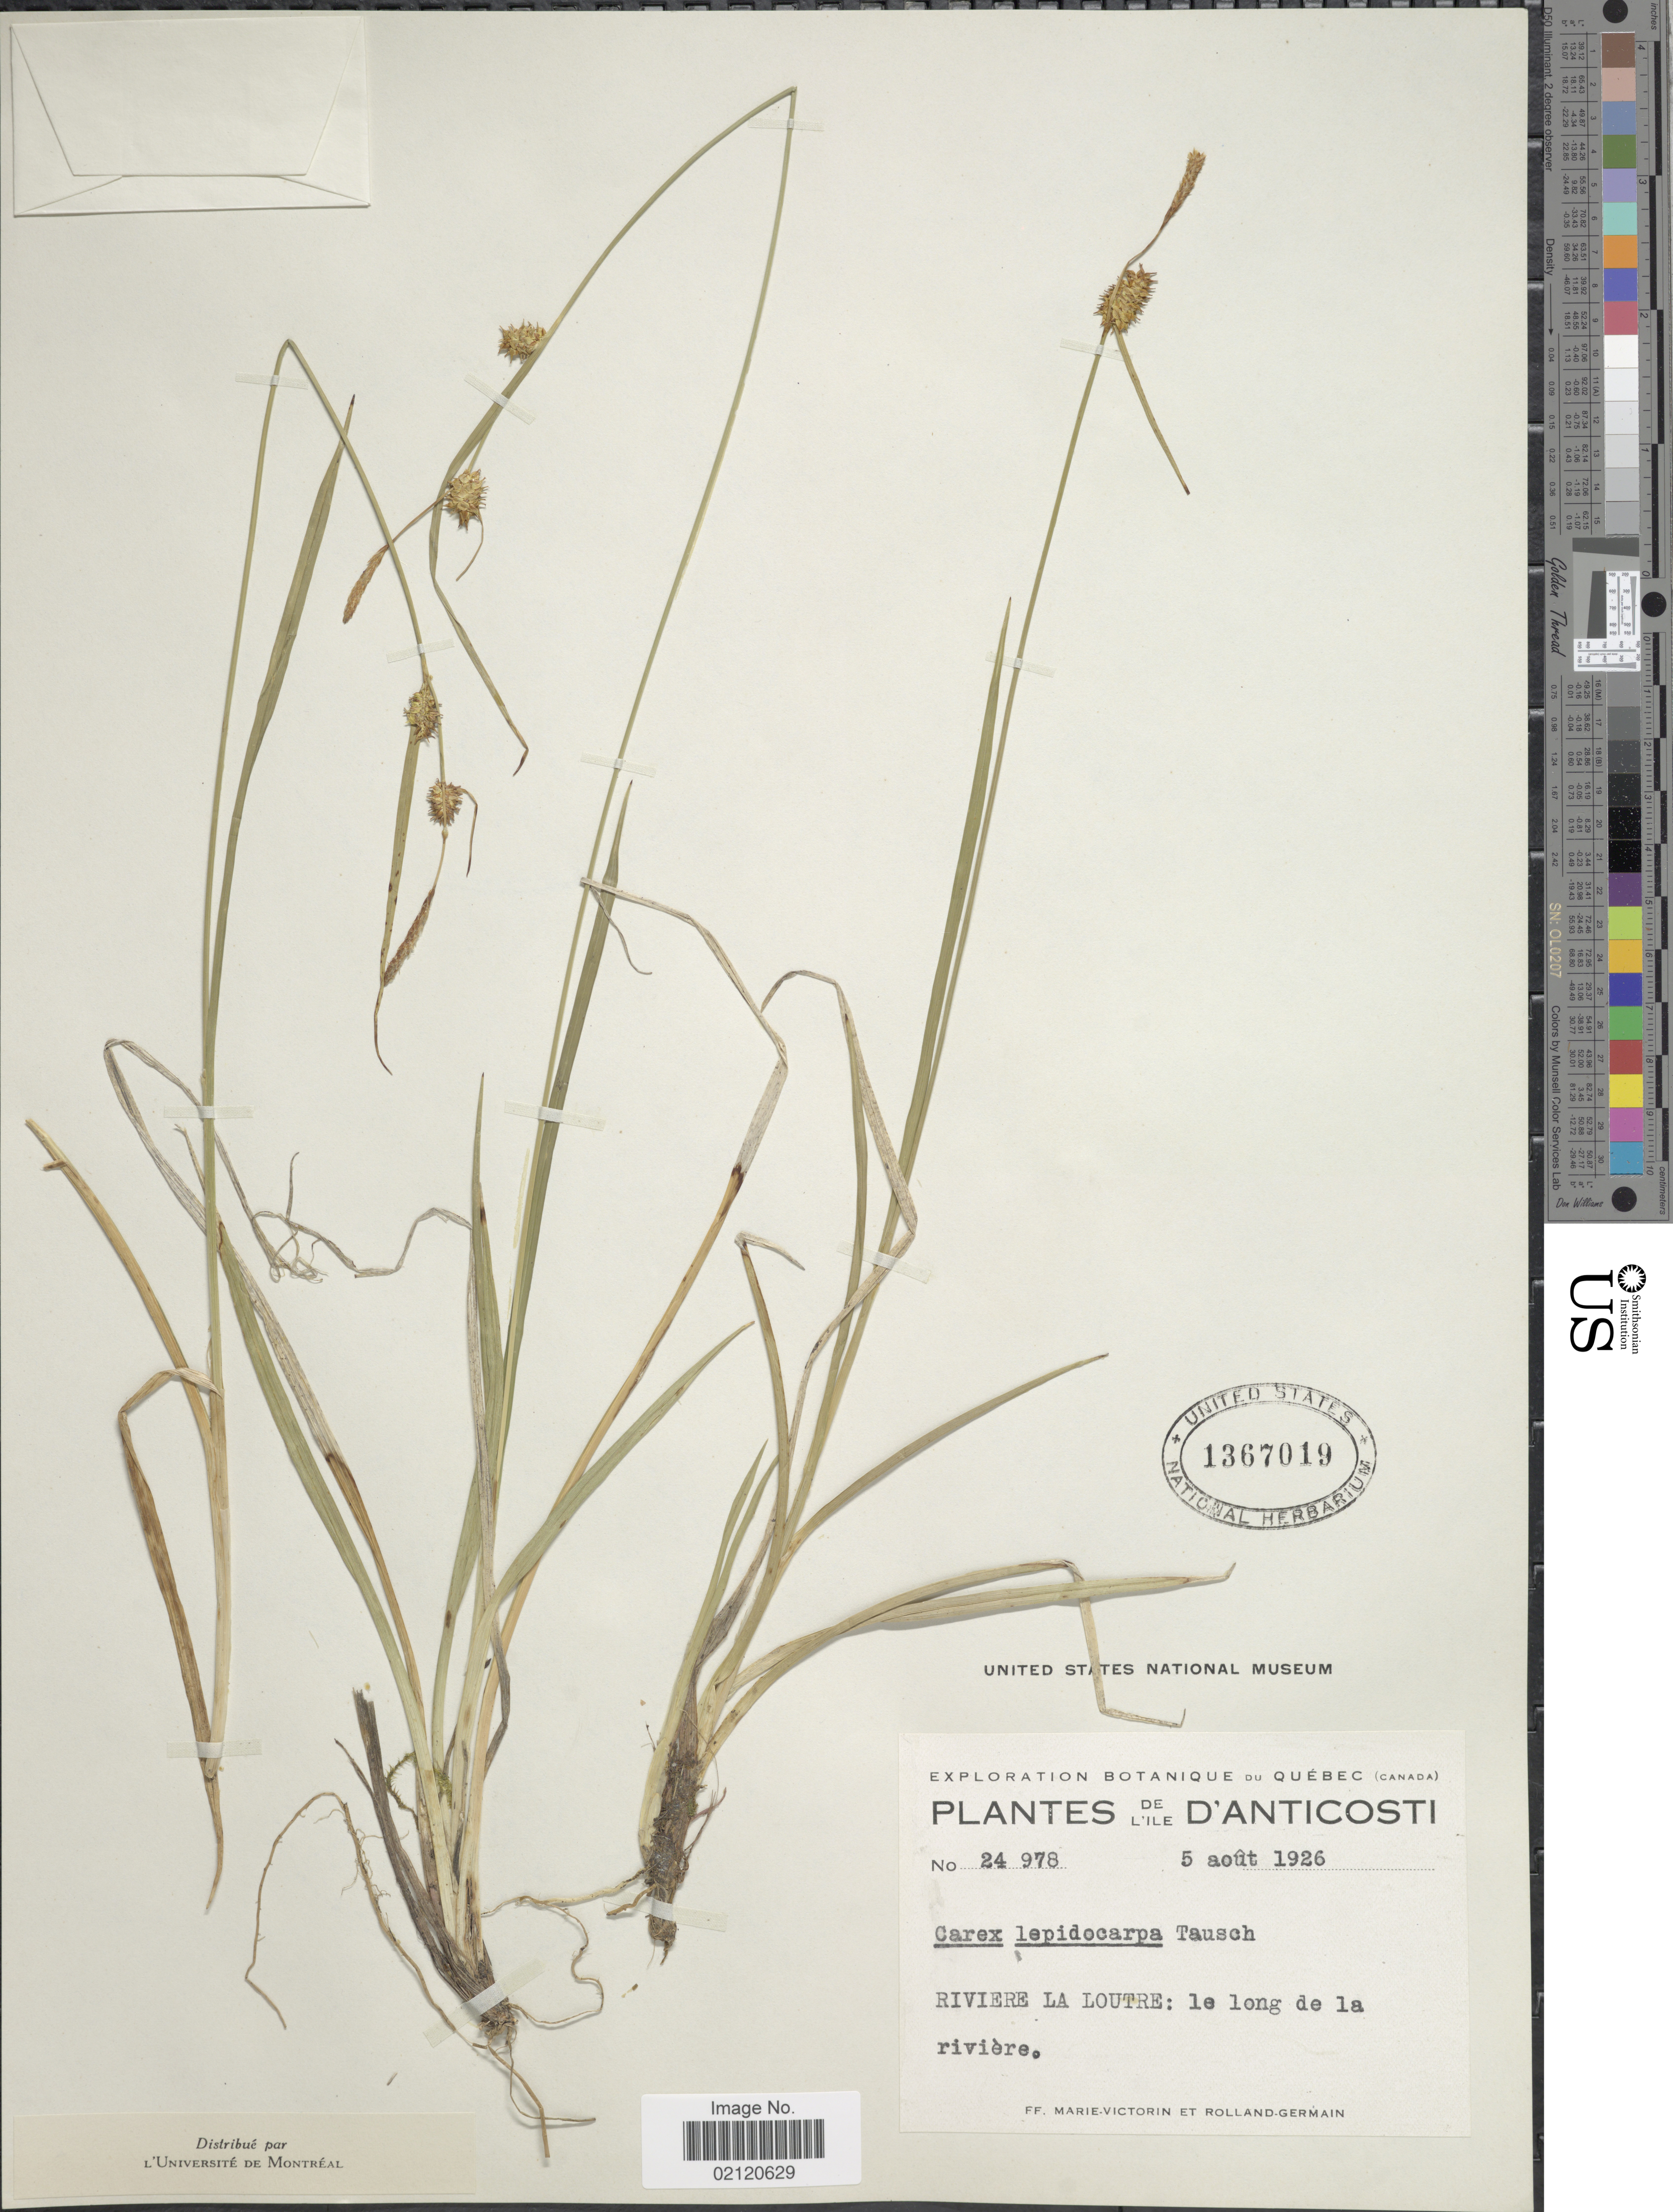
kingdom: Plantae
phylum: Tracheophyta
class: Liliopsida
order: Poales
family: Cyperaceae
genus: Carex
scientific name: Carex lepidocarpa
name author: Tausch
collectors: F. Marie-Victorin & Rolland-Germain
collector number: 24978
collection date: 1926-08-05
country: Canada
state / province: Quebec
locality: De L' ile D' Anticosti, Riviere la Loutre: le long de la riviere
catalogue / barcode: US 1367019